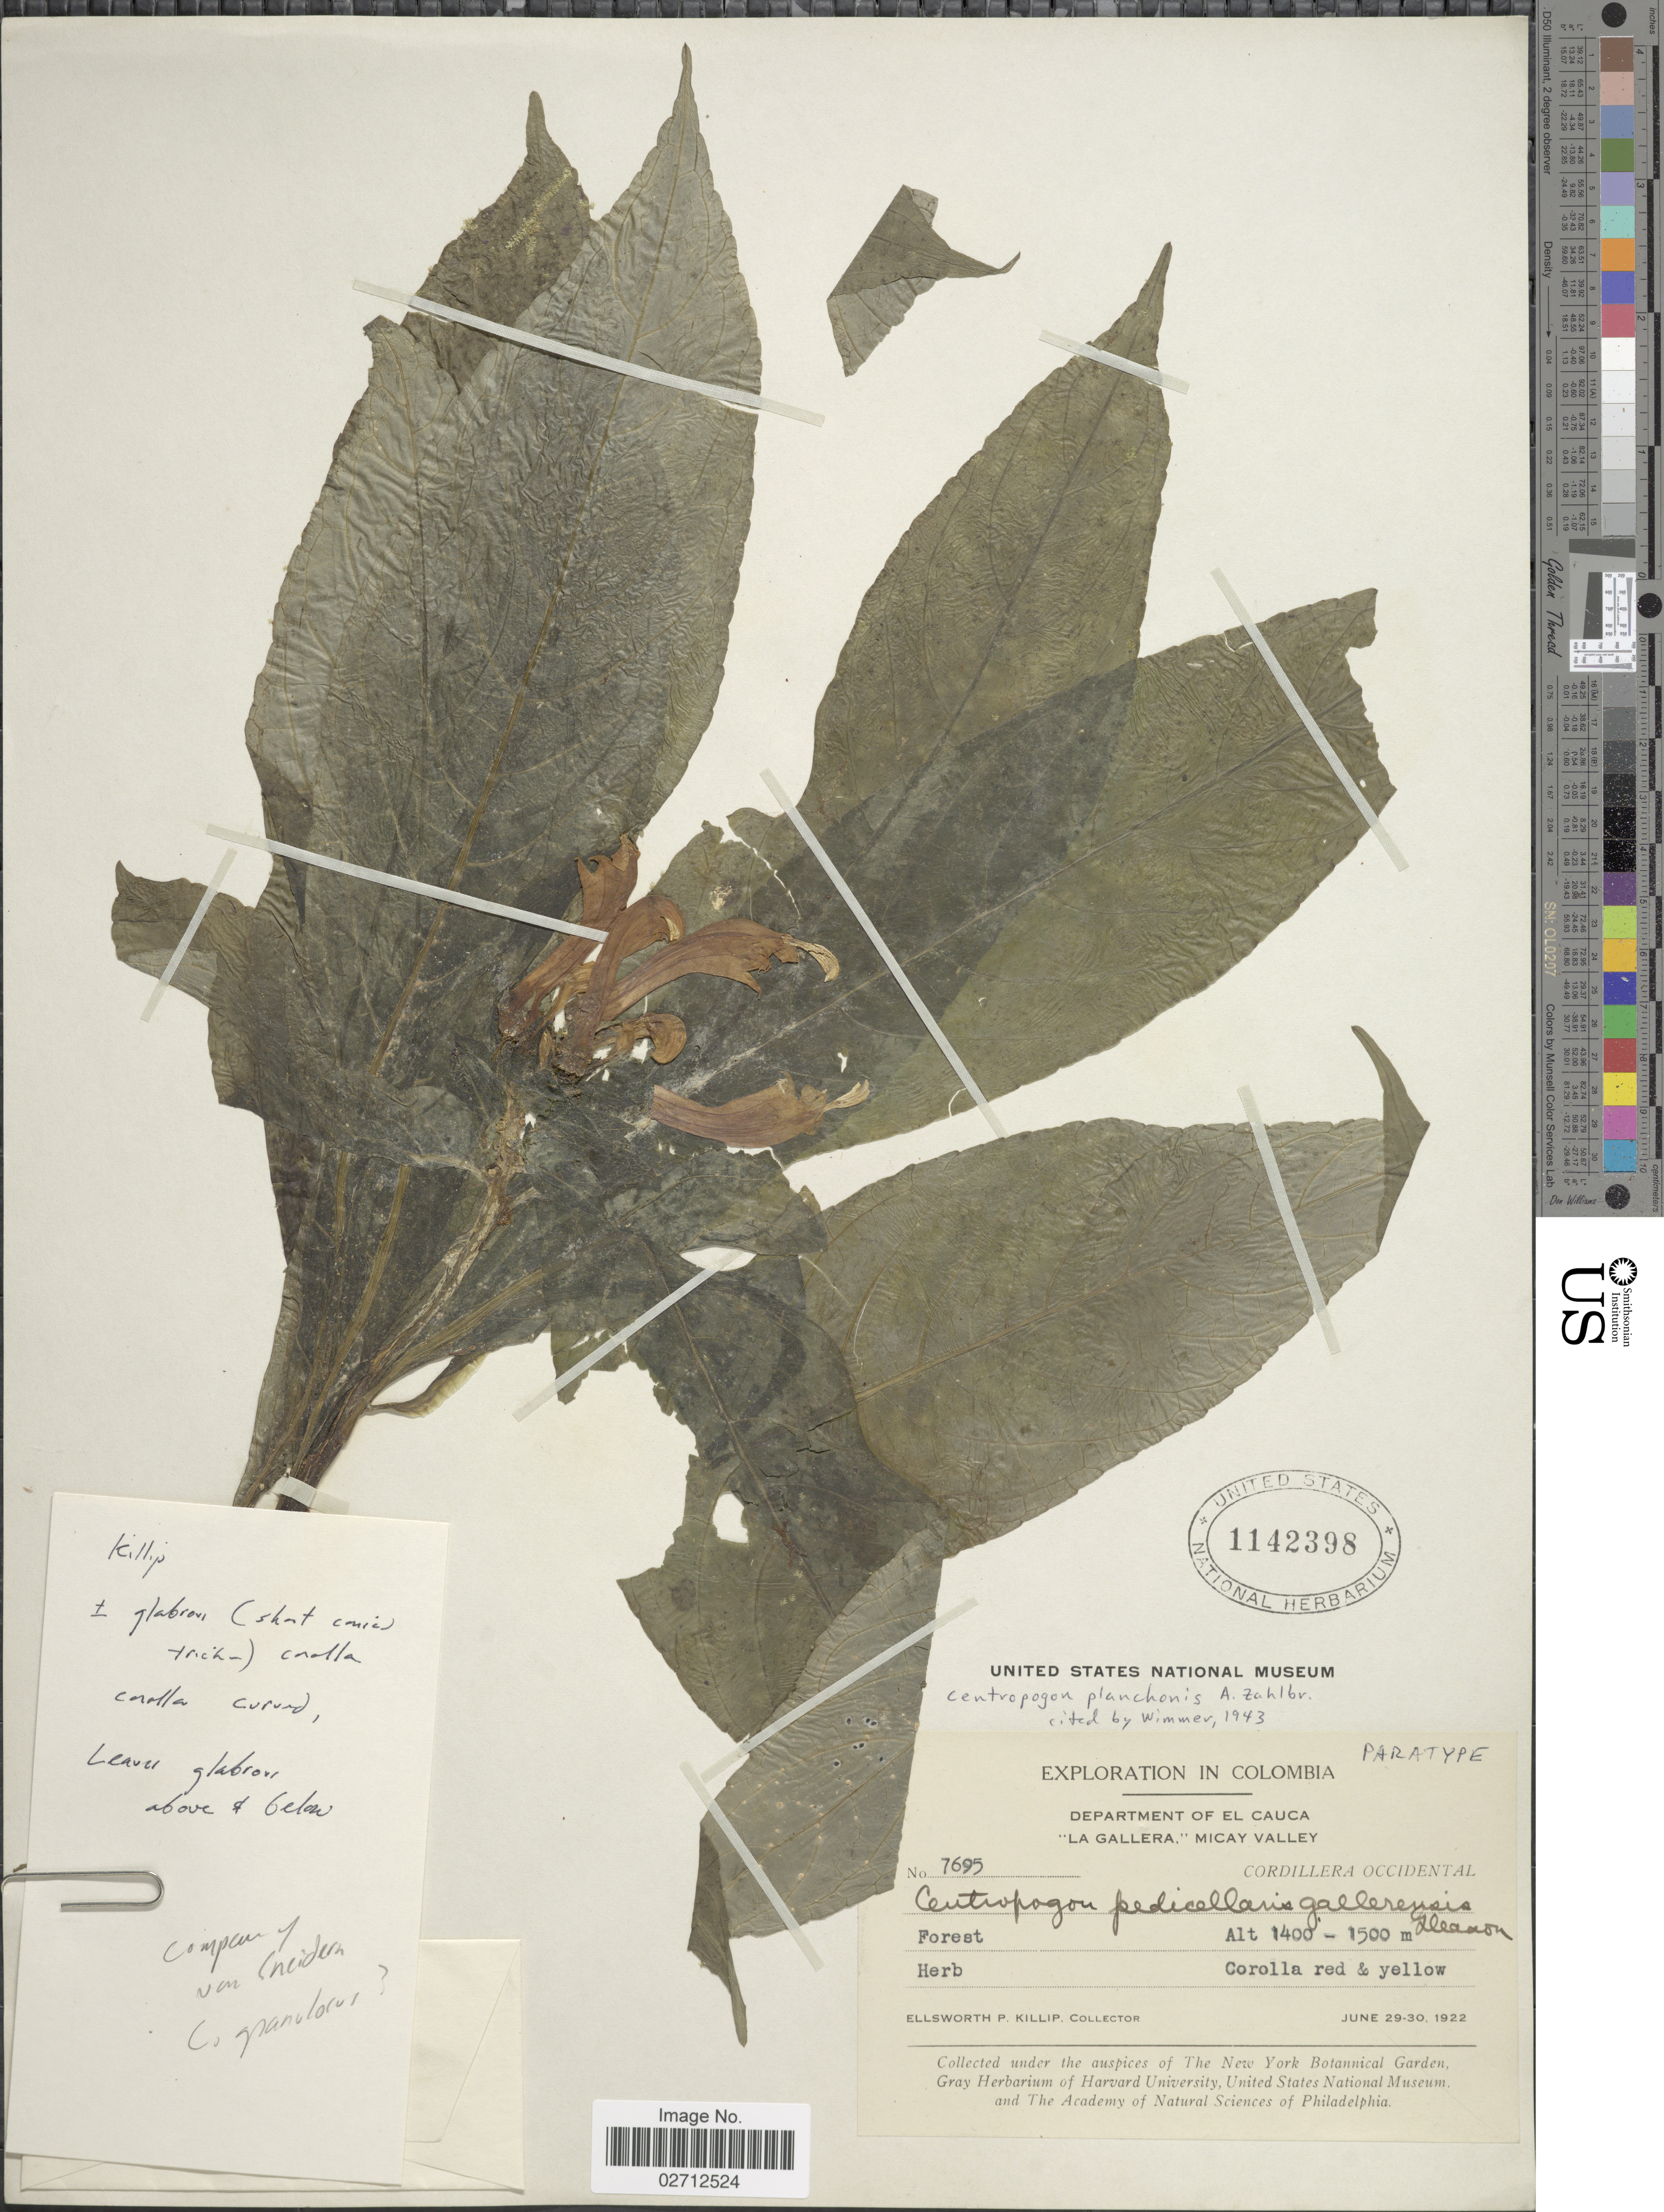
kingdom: Plantae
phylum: Tracheophyta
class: Magnoliopsida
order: Asterales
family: Campanulaceae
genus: Centropogon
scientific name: Centropogon planchonis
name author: Zahlbr.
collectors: E. P. Killip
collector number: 7695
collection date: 1922-06-29/1922-06-30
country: Colombia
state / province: Cauca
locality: Department of El Cauca 'La Gallera,' Micay Valley, Cordillera Occidental, Forest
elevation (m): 1400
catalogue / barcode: US 1142398